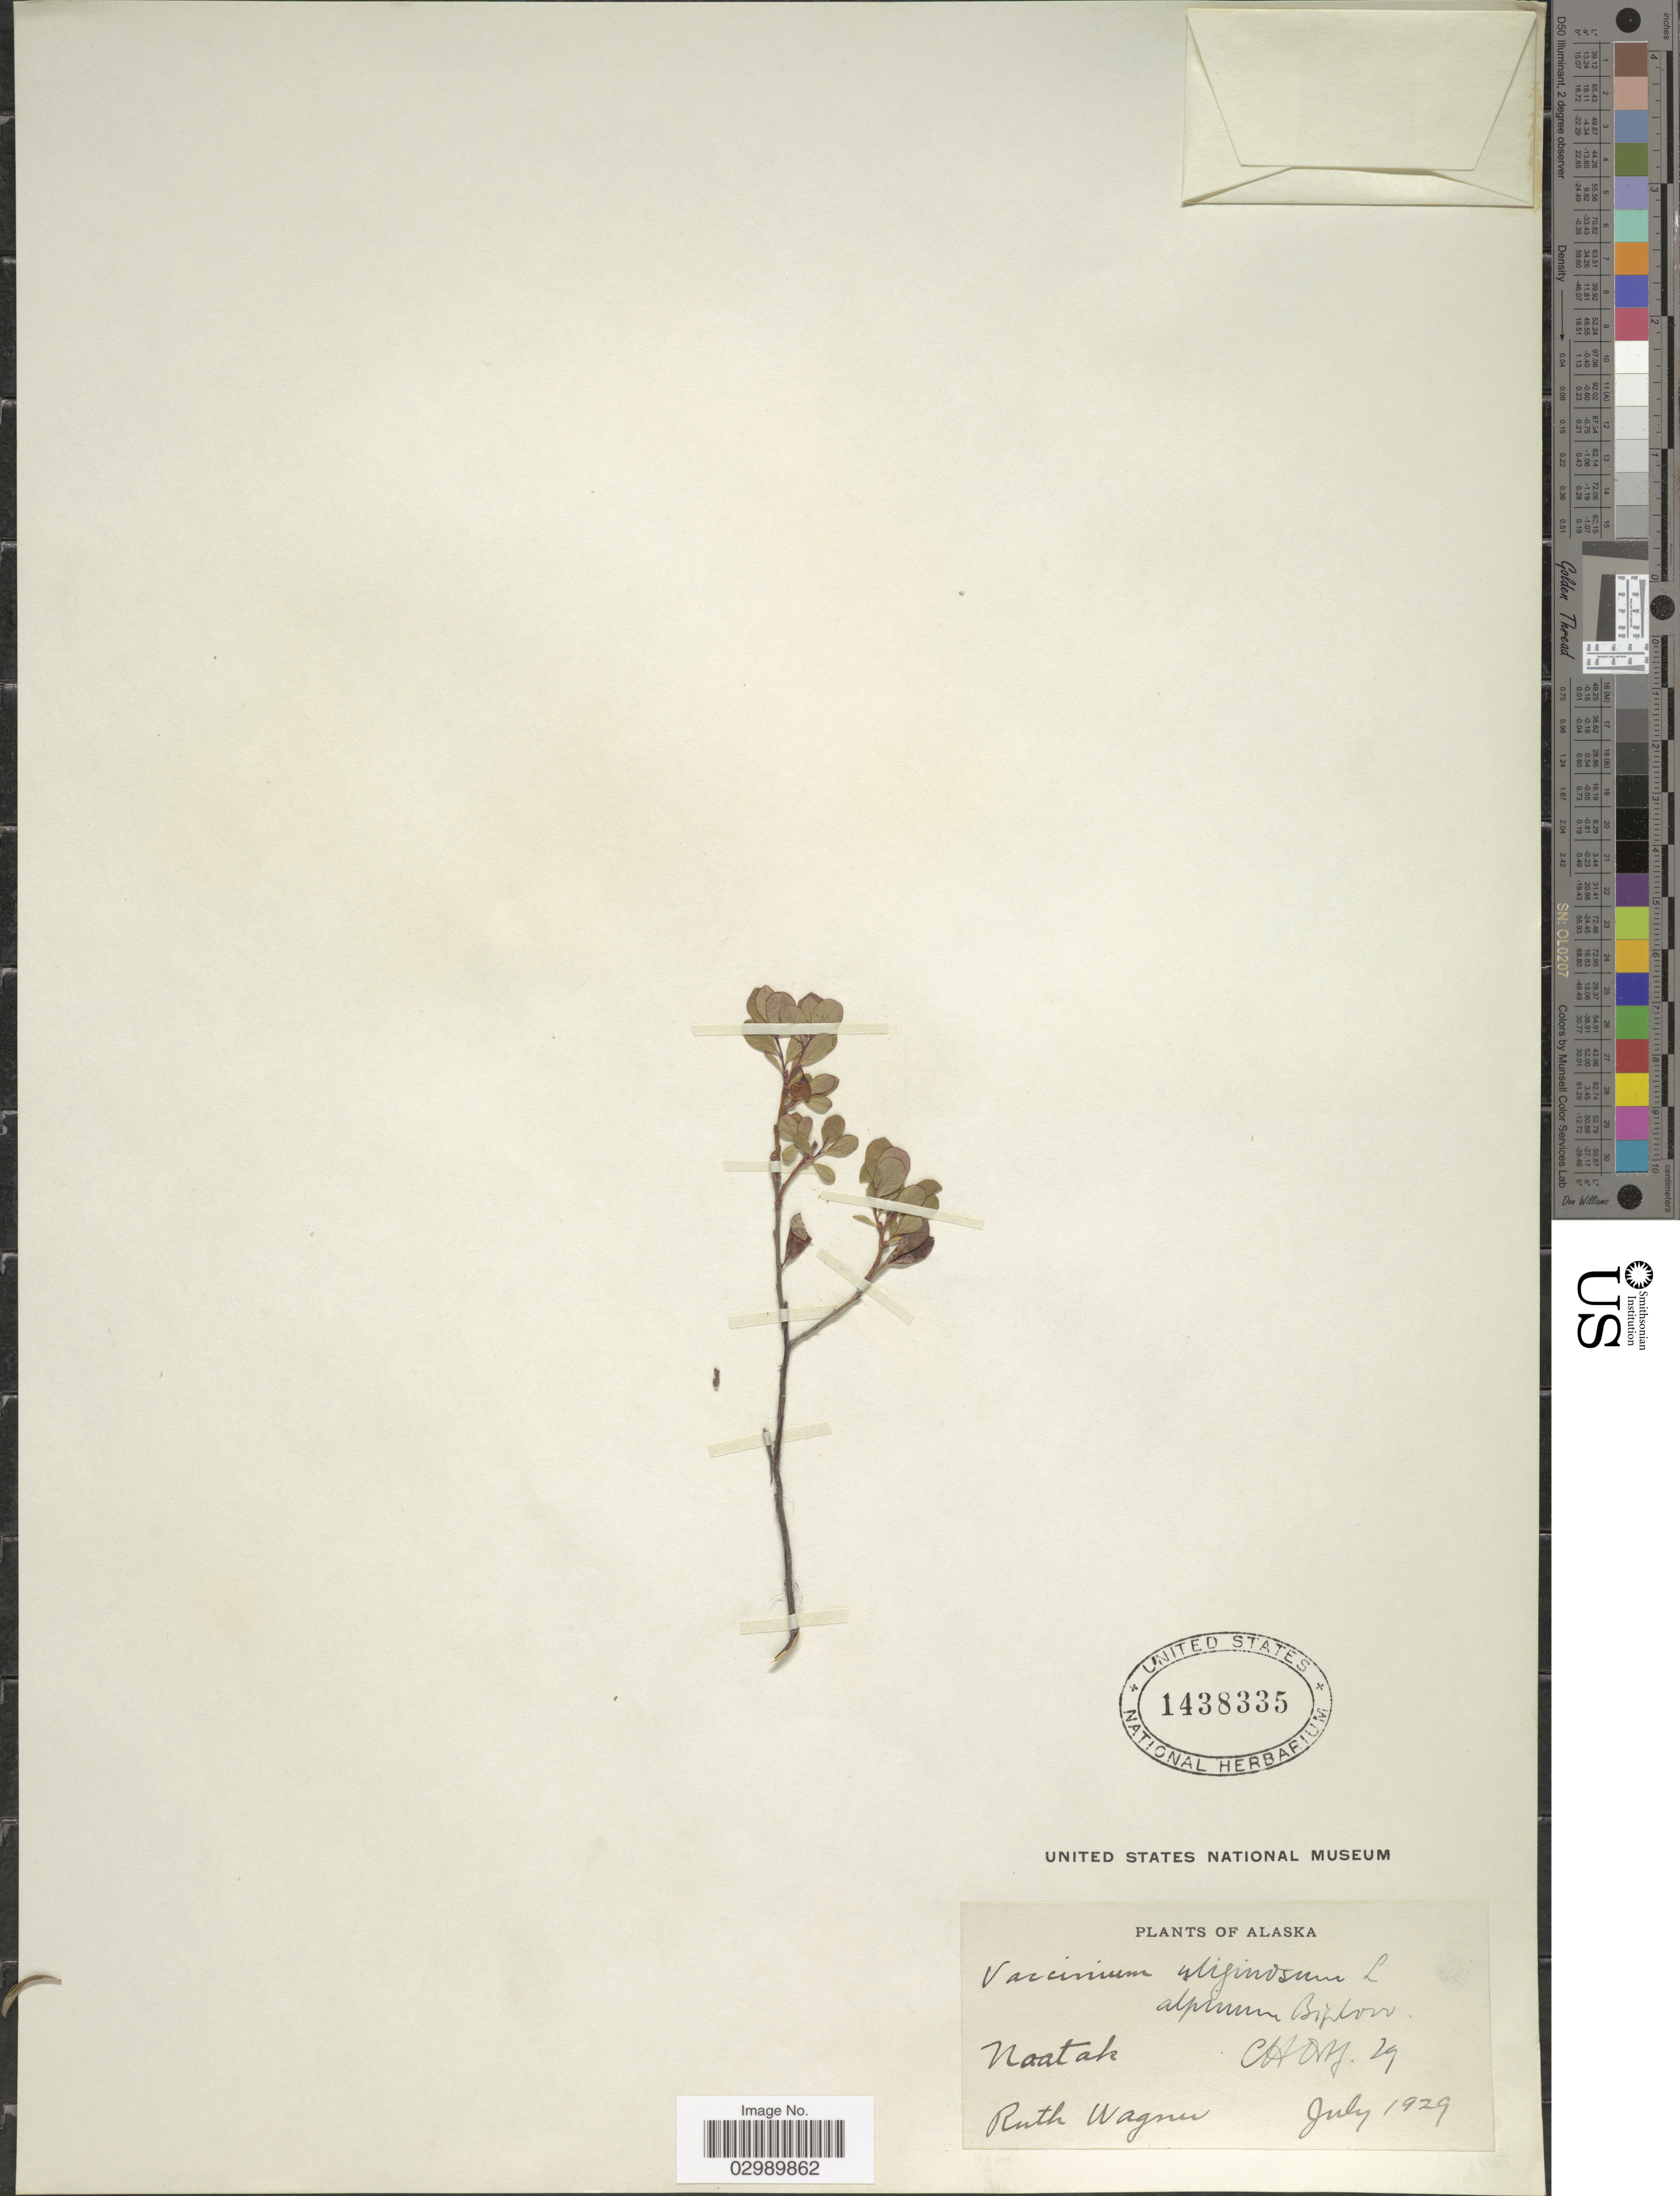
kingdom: Plantae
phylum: Tracheophyta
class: Magnoliopsida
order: Ericales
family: Ericaceae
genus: Vaccinium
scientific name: Vaccinium uliginosum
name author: L.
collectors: R. Wagner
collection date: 1929-07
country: United States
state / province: Alaska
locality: Noatak.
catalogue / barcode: US 1438335